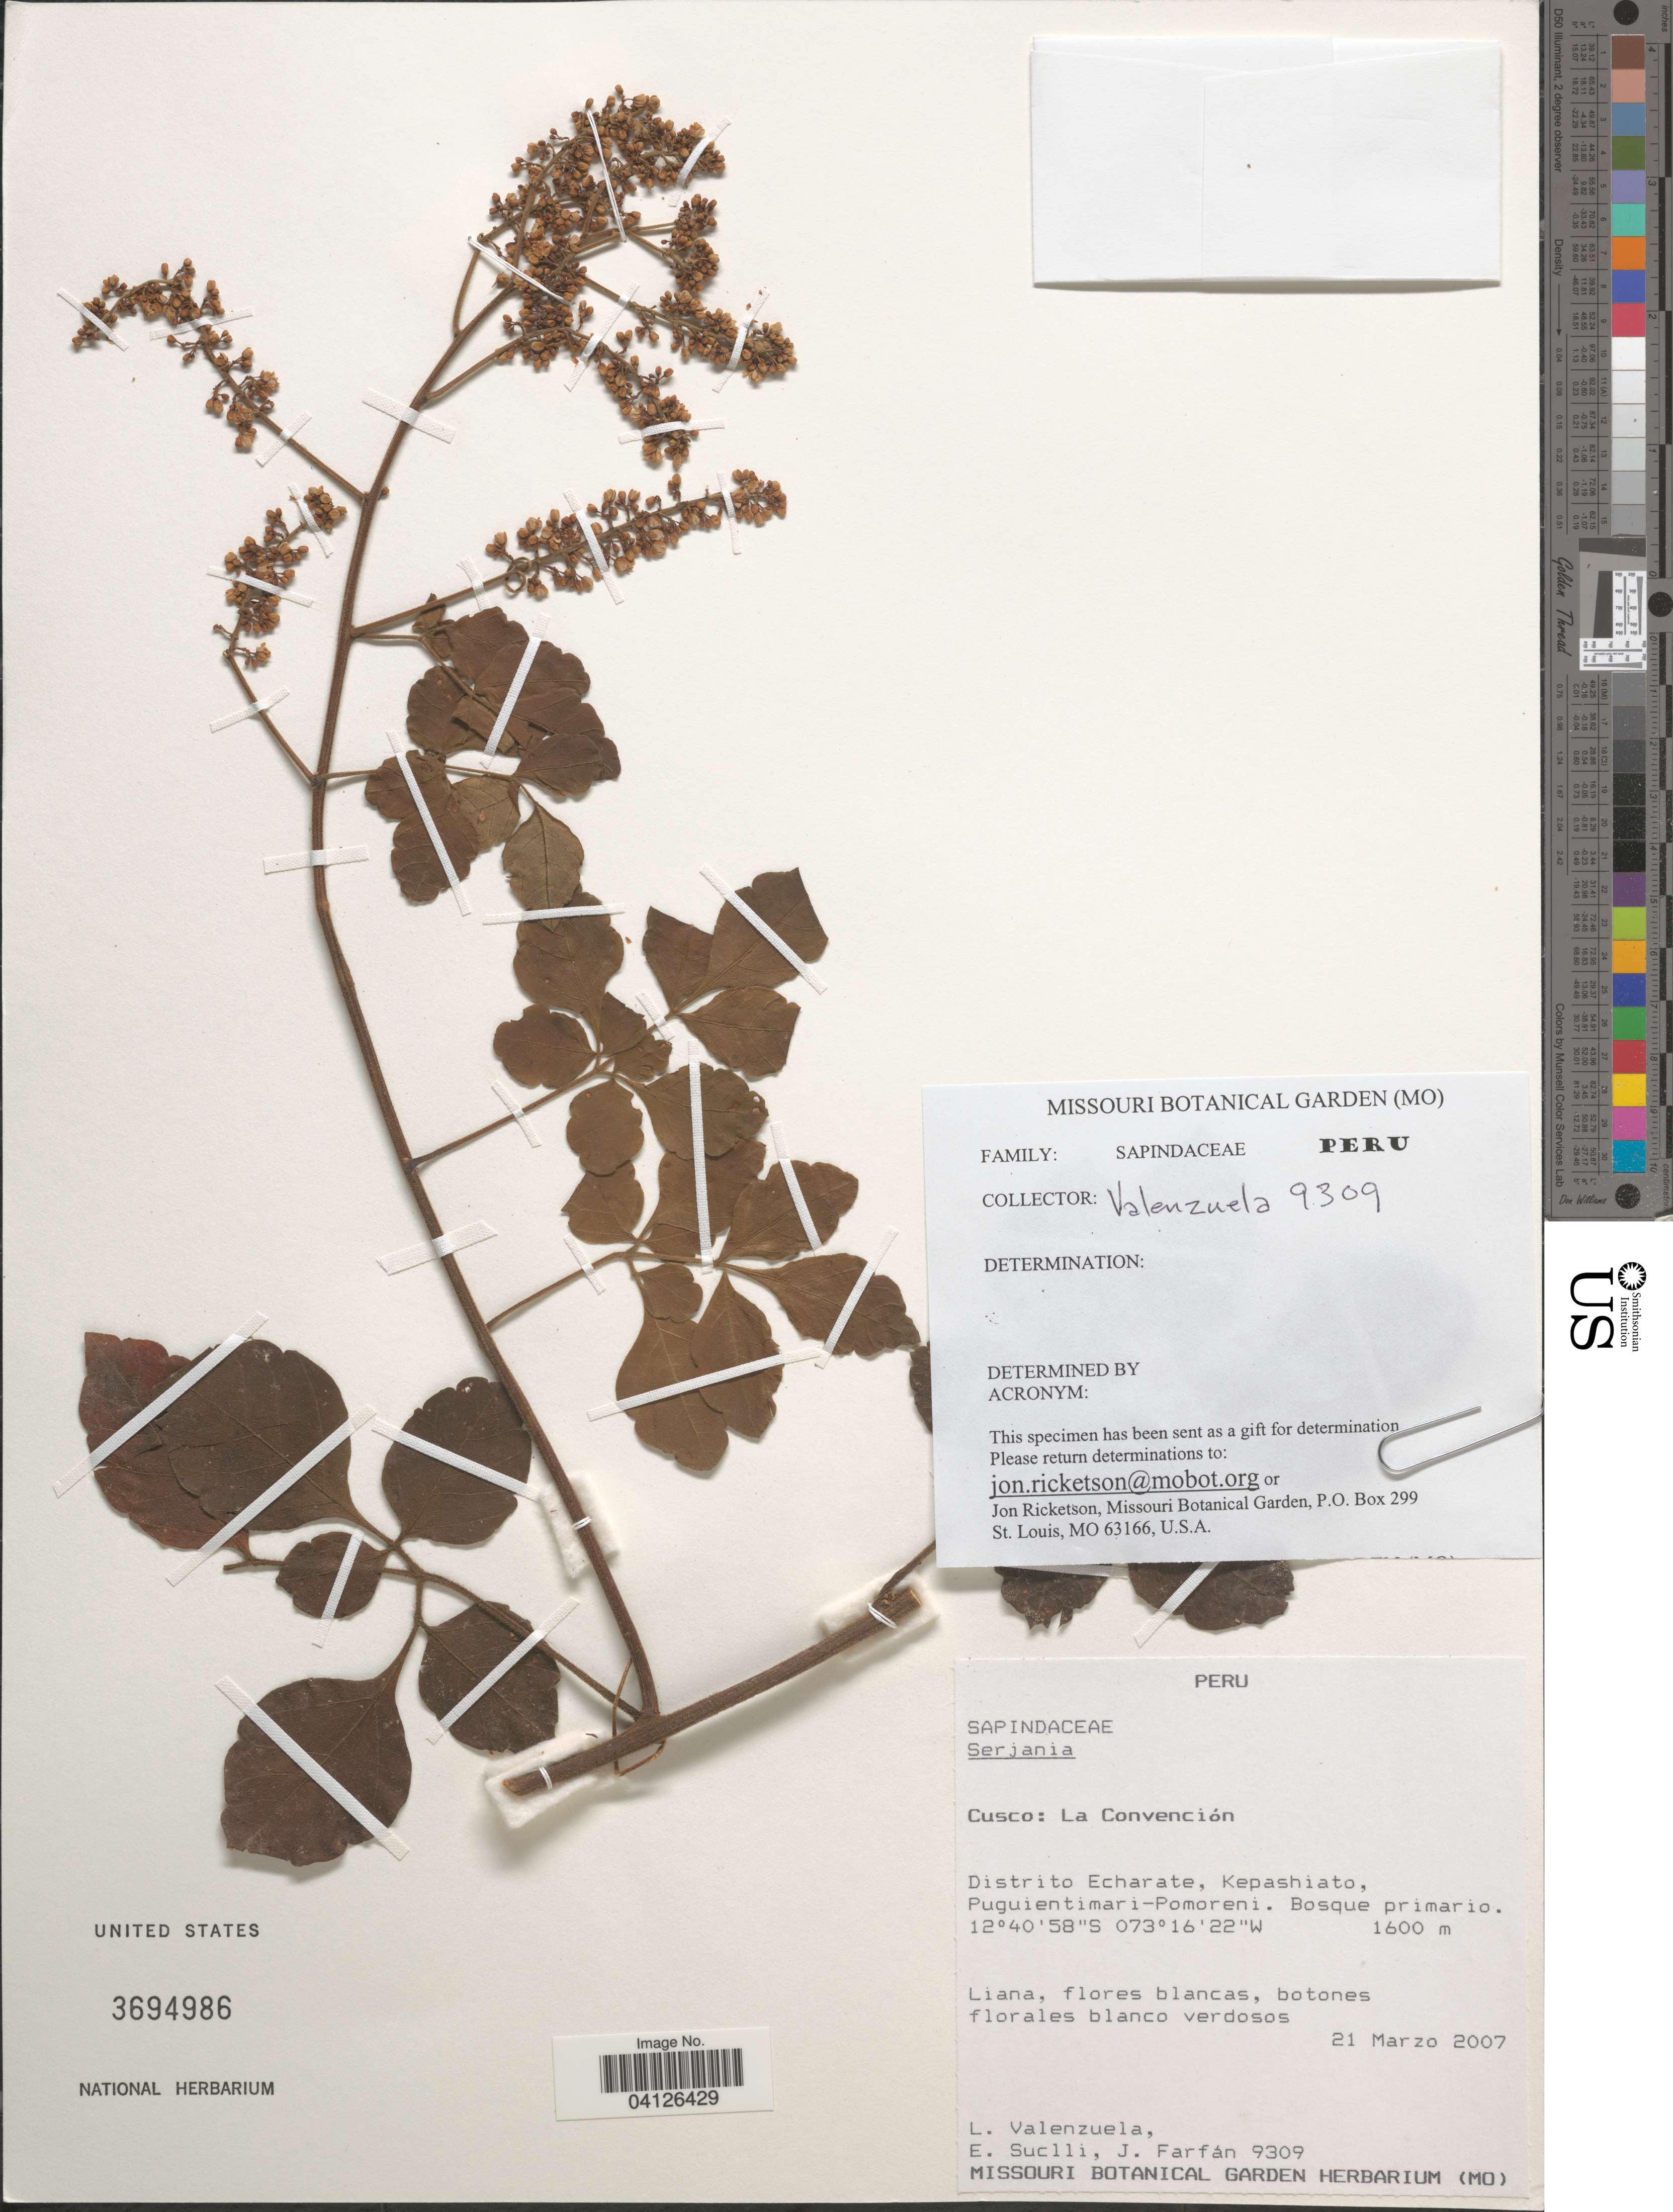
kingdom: Plantae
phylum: Tracheophyta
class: Magnoliopsida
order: Sapindales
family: Sapindaceae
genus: Serjania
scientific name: Serjania sp.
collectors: L. Valenzuela, E. Suclli & J. Farfán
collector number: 9309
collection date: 2007-03-21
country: Peru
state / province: Cusco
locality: La Convención. Distrito Echarate, Kepashiato, Puguientimari-Pomoreni.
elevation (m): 1600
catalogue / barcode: US 3694986